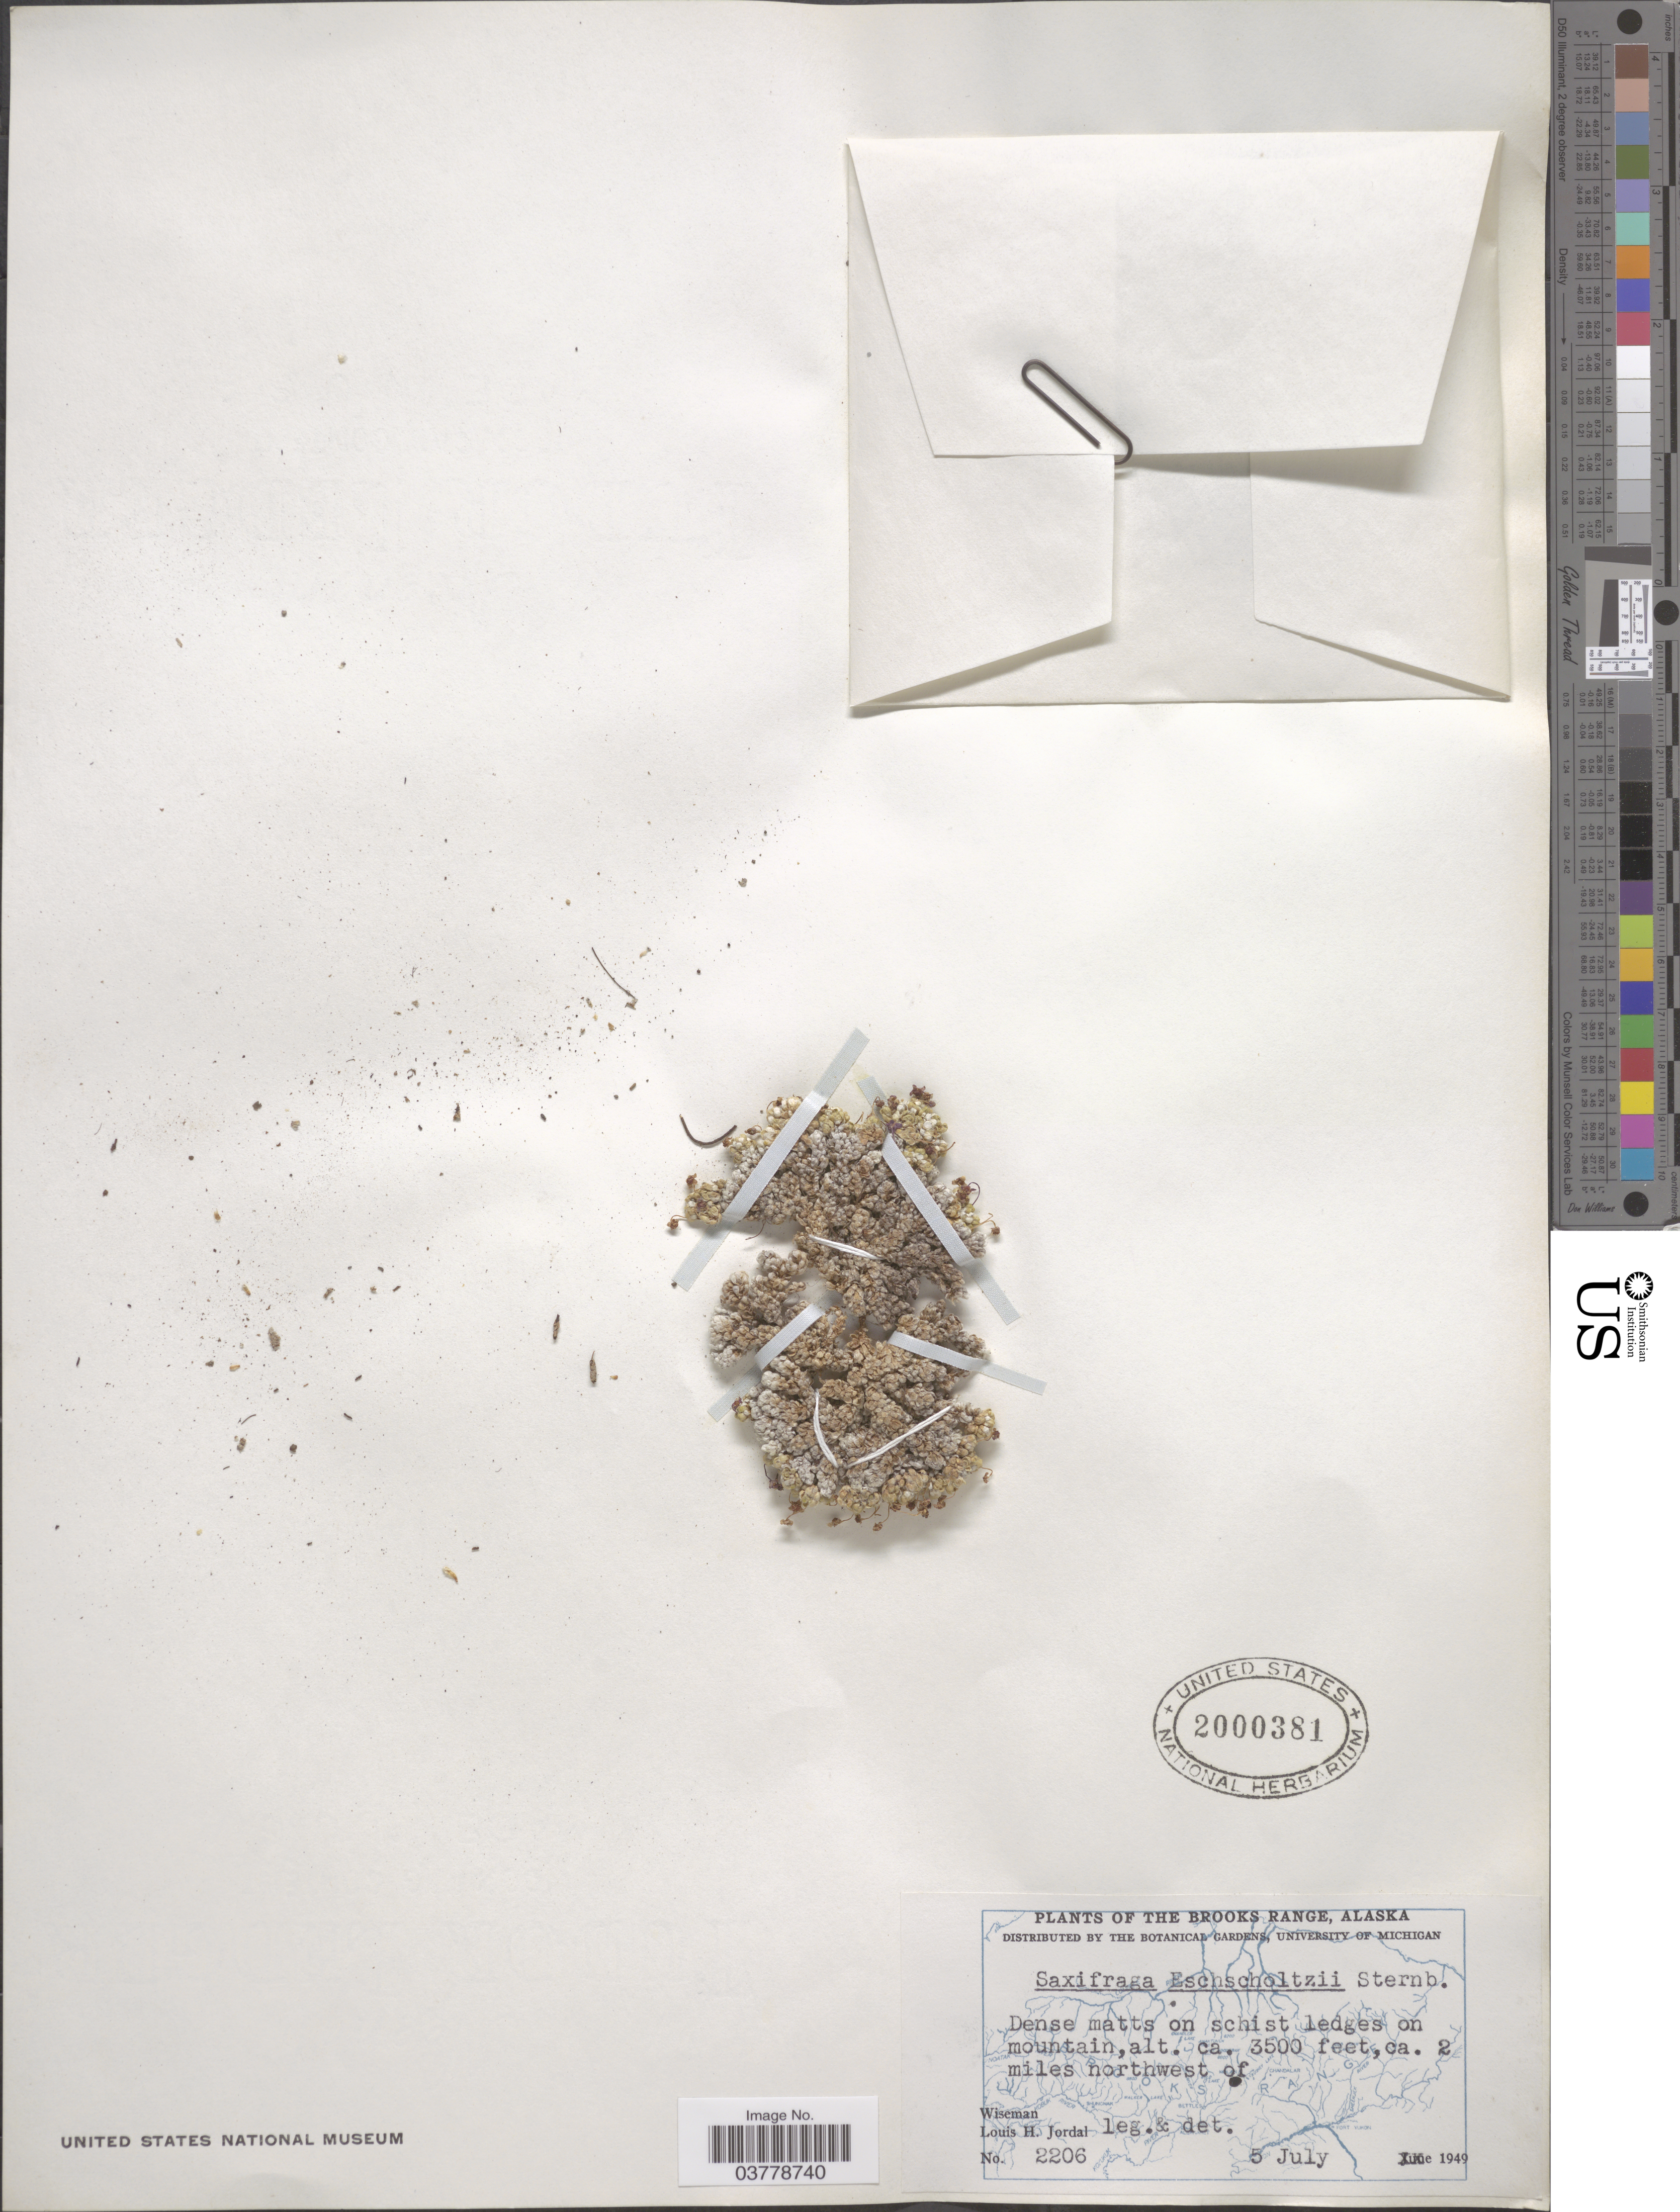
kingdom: Plantae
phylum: Tracheophyta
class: Magnoliopsida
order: Saxifragales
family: Saxifragaceae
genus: Saxifraga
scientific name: Saxifraga eschscholtzii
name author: Sternb.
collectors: L. Jordal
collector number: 2206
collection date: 1949-07-05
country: United States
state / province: Alaska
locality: The Brooks Range. Ca. 2 miles northwest of Wiseman.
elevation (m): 1067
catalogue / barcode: US 2000381